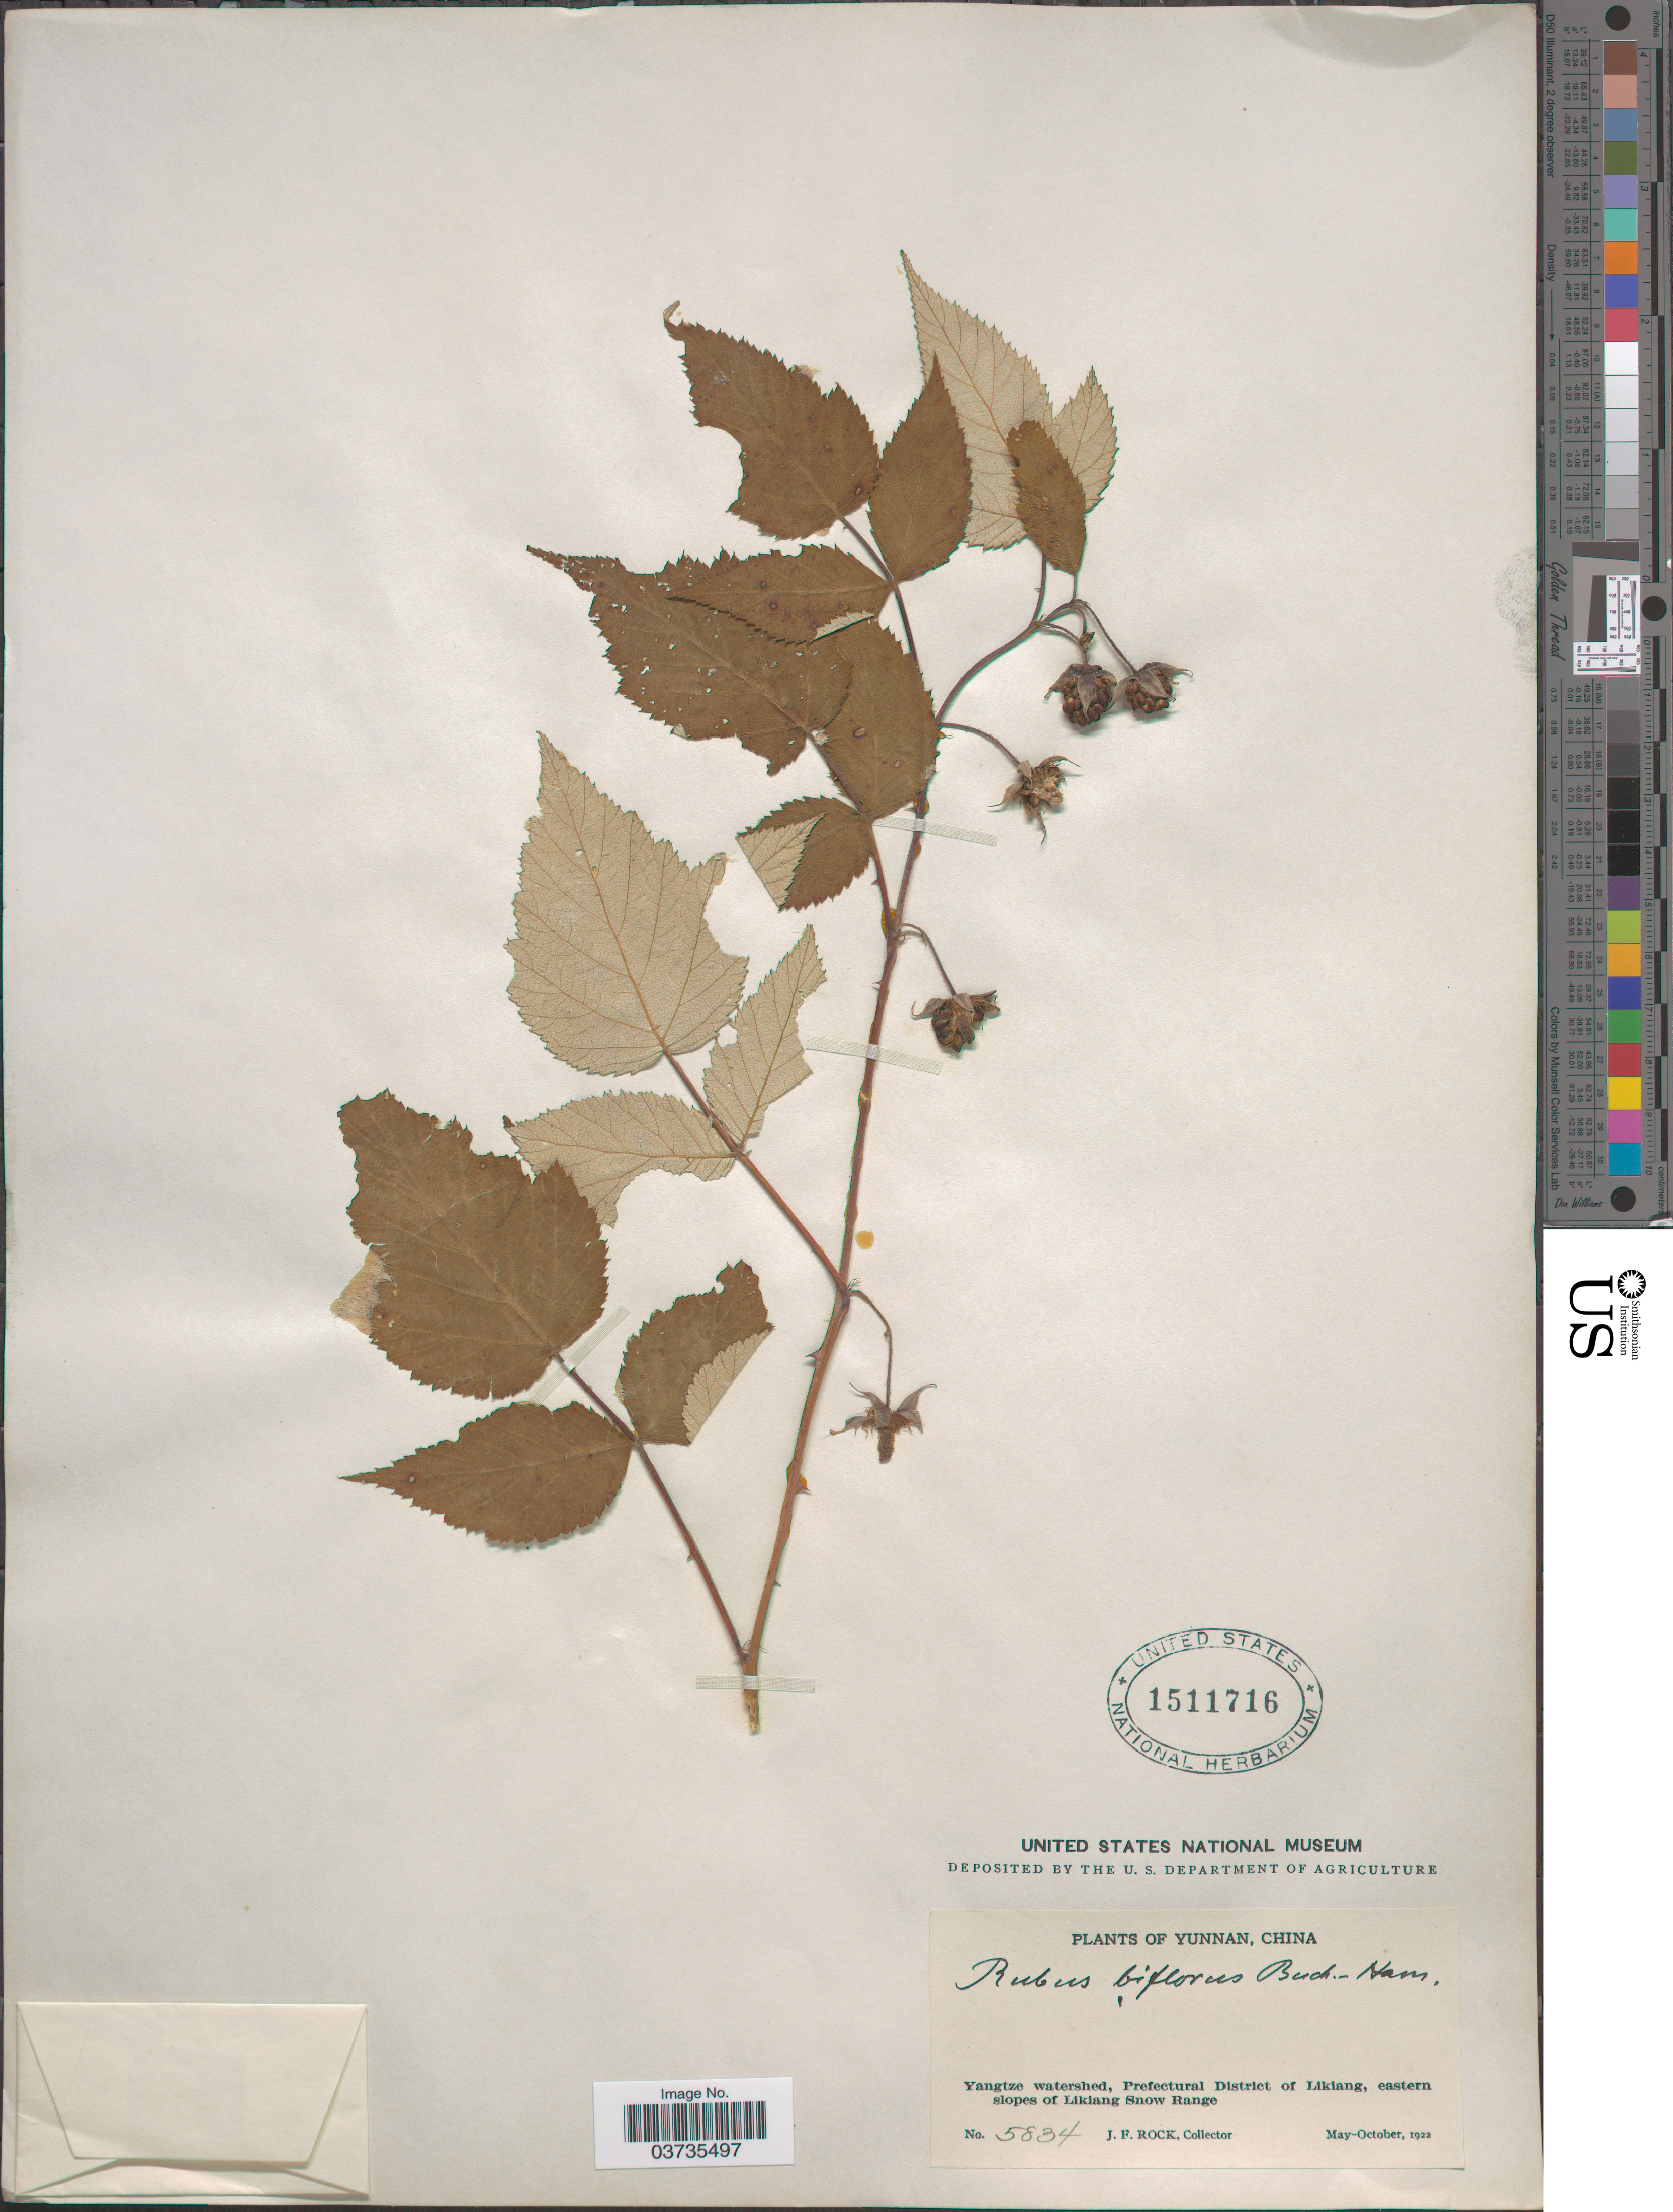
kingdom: Plantae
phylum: Tracheophyta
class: Magnoliopsida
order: Rosales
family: Rosaceae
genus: Rubus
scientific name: Rubus biflorus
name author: Buch.-Ham. ex Sm.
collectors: J. Rock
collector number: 5834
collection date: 1922-05/1922-10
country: China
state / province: Yunnan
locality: Yangtze watershed, Prefectural District of Likiang, eastern slopes of Likiang Snow Range.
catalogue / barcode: US 1511716